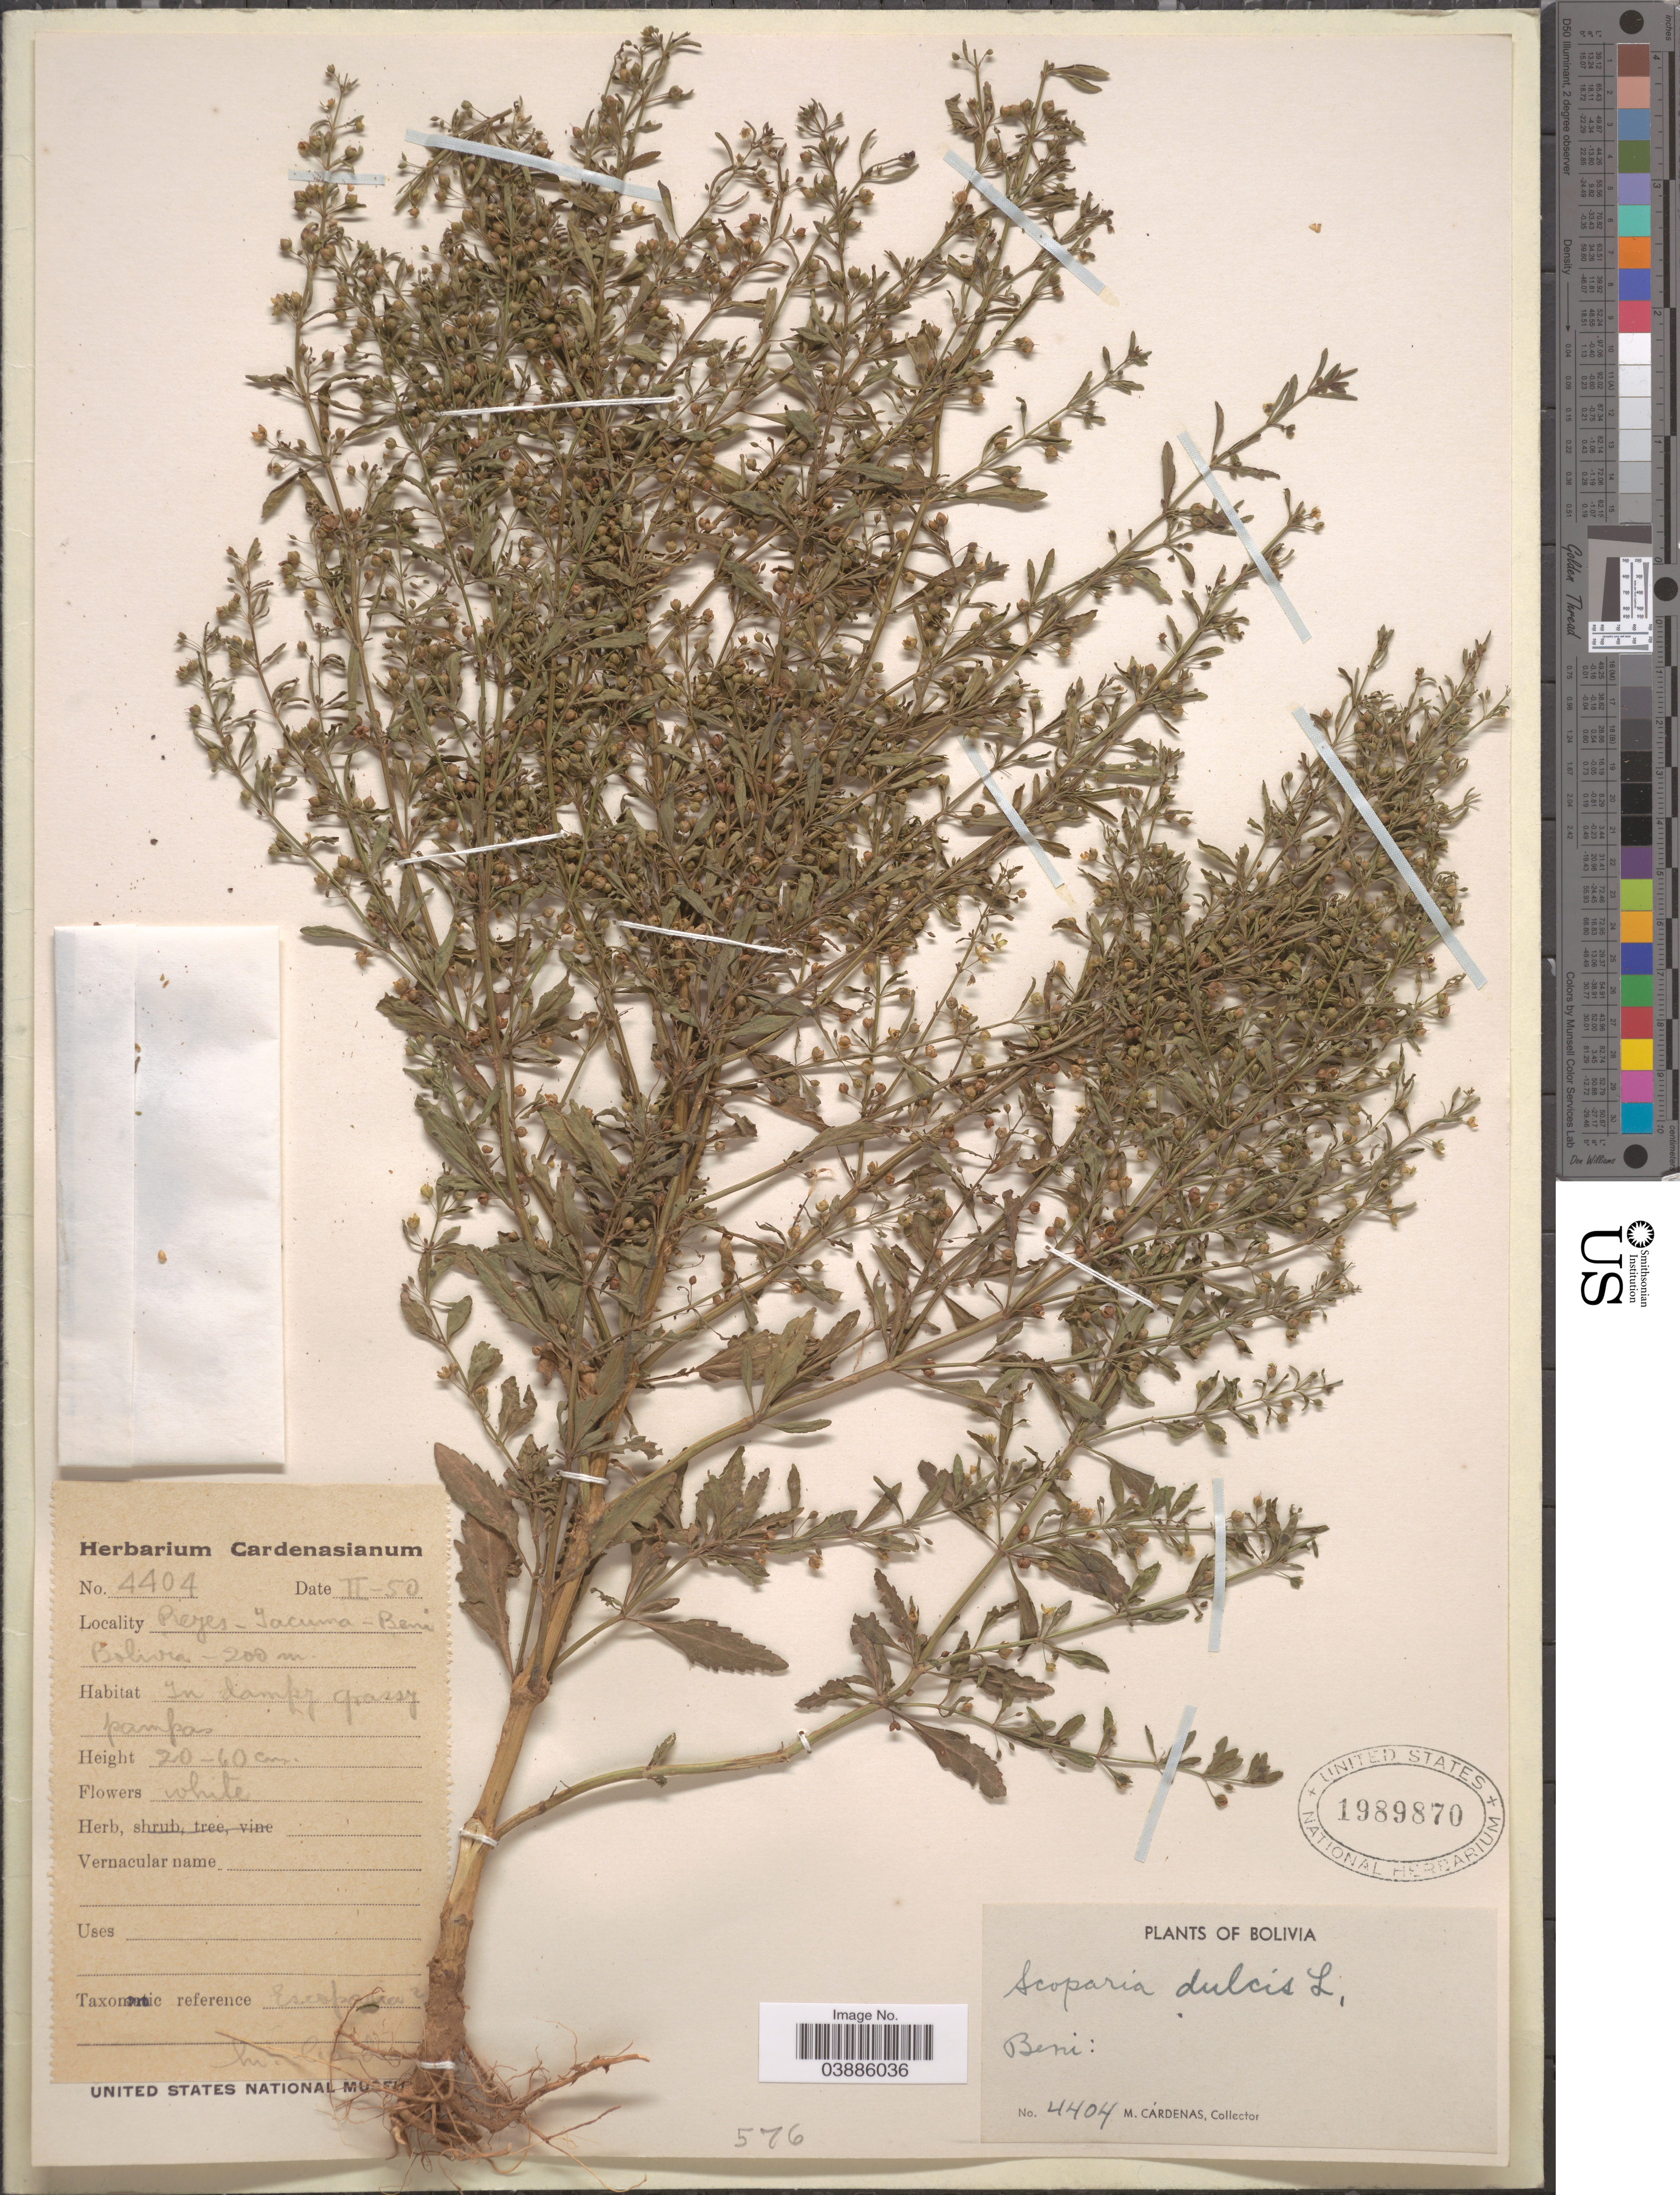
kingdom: Plantae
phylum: Tracheophyta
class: Magnoliopsida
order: Lamiales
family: Plantaginaceae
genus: Scoparia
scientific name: Scoparia dulcis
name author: L.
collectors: M. Cárdenas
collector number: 4404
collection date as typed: Transcribed d/m/y: /2/50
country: Bolivia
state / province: Beni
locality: Reyes - Yacuma - Beni.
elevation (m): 200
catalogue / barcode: US 1989870